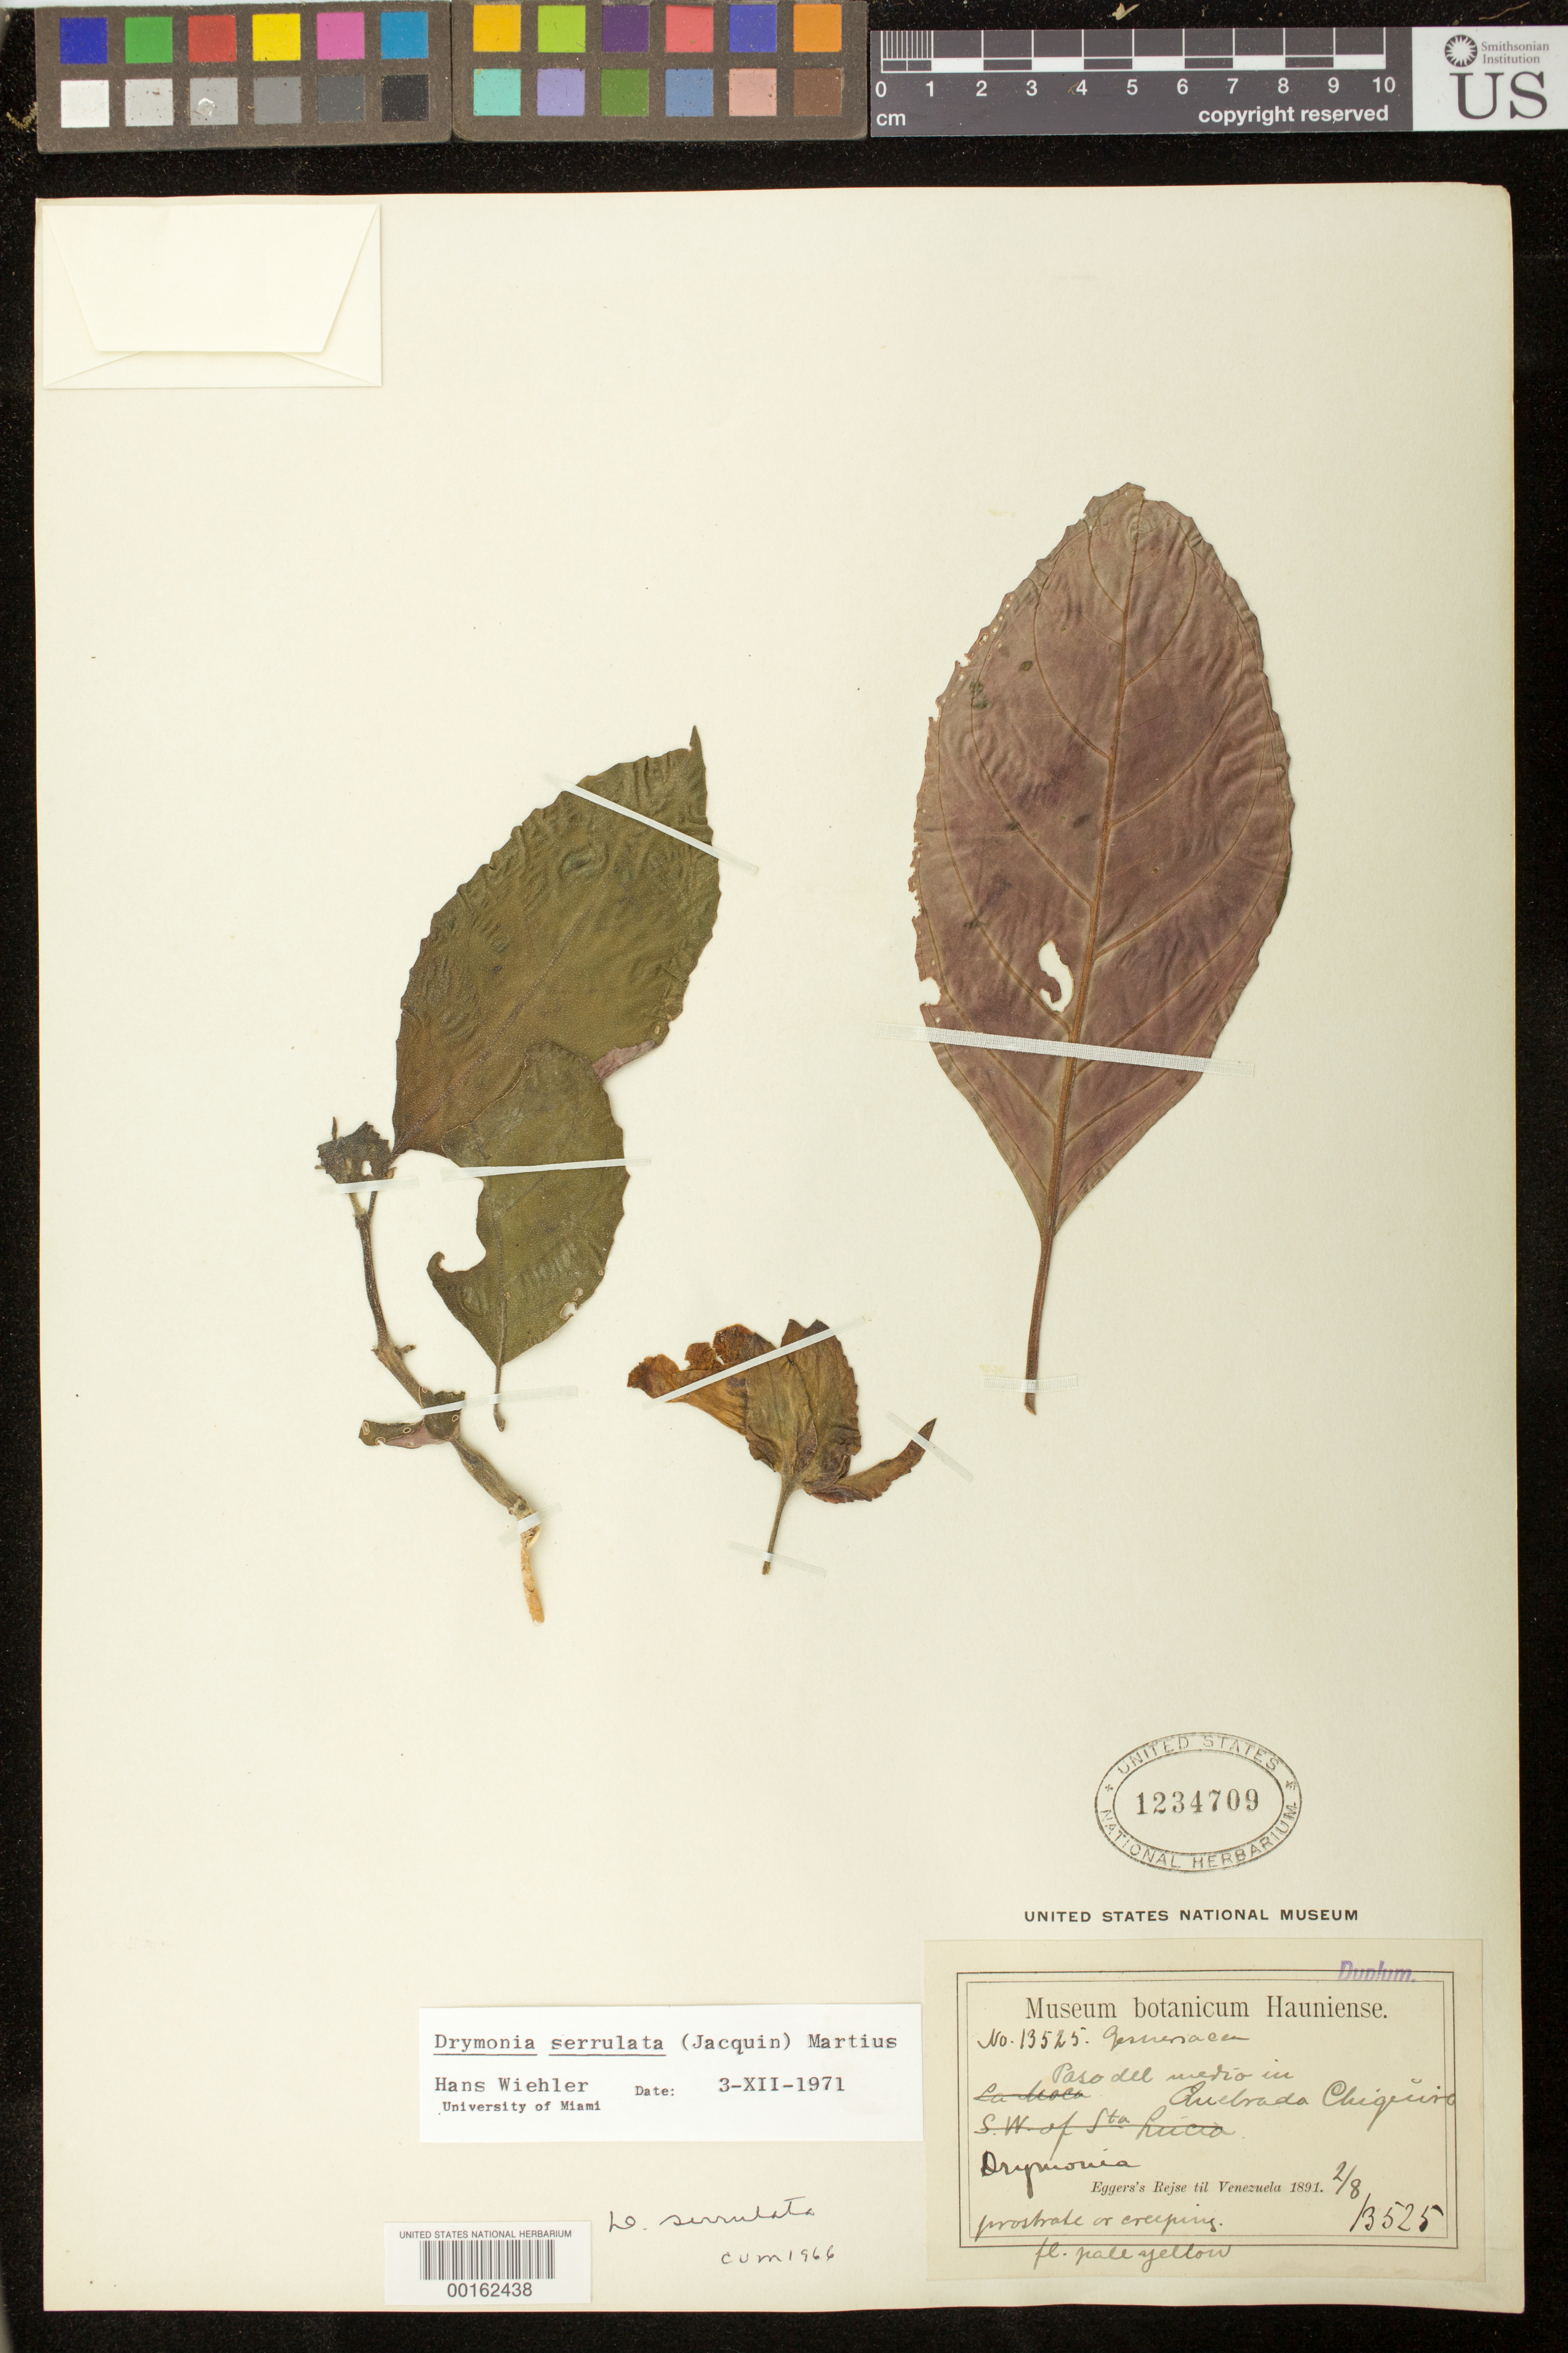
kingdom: Plantae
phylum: Tracheophyta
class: Magnoliopsida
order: Lamiales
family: Gesneriaceae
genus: Drymonia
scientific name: Drymonia serrulata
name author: (Jacq.) Mart.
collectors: H. F. A. von Eggers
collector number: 13525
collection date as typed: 08 Feb 1891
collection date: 1891-02-08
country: Venezuela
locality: Paso del medio in Quebrada Chiquiro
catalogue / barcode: US 1234709